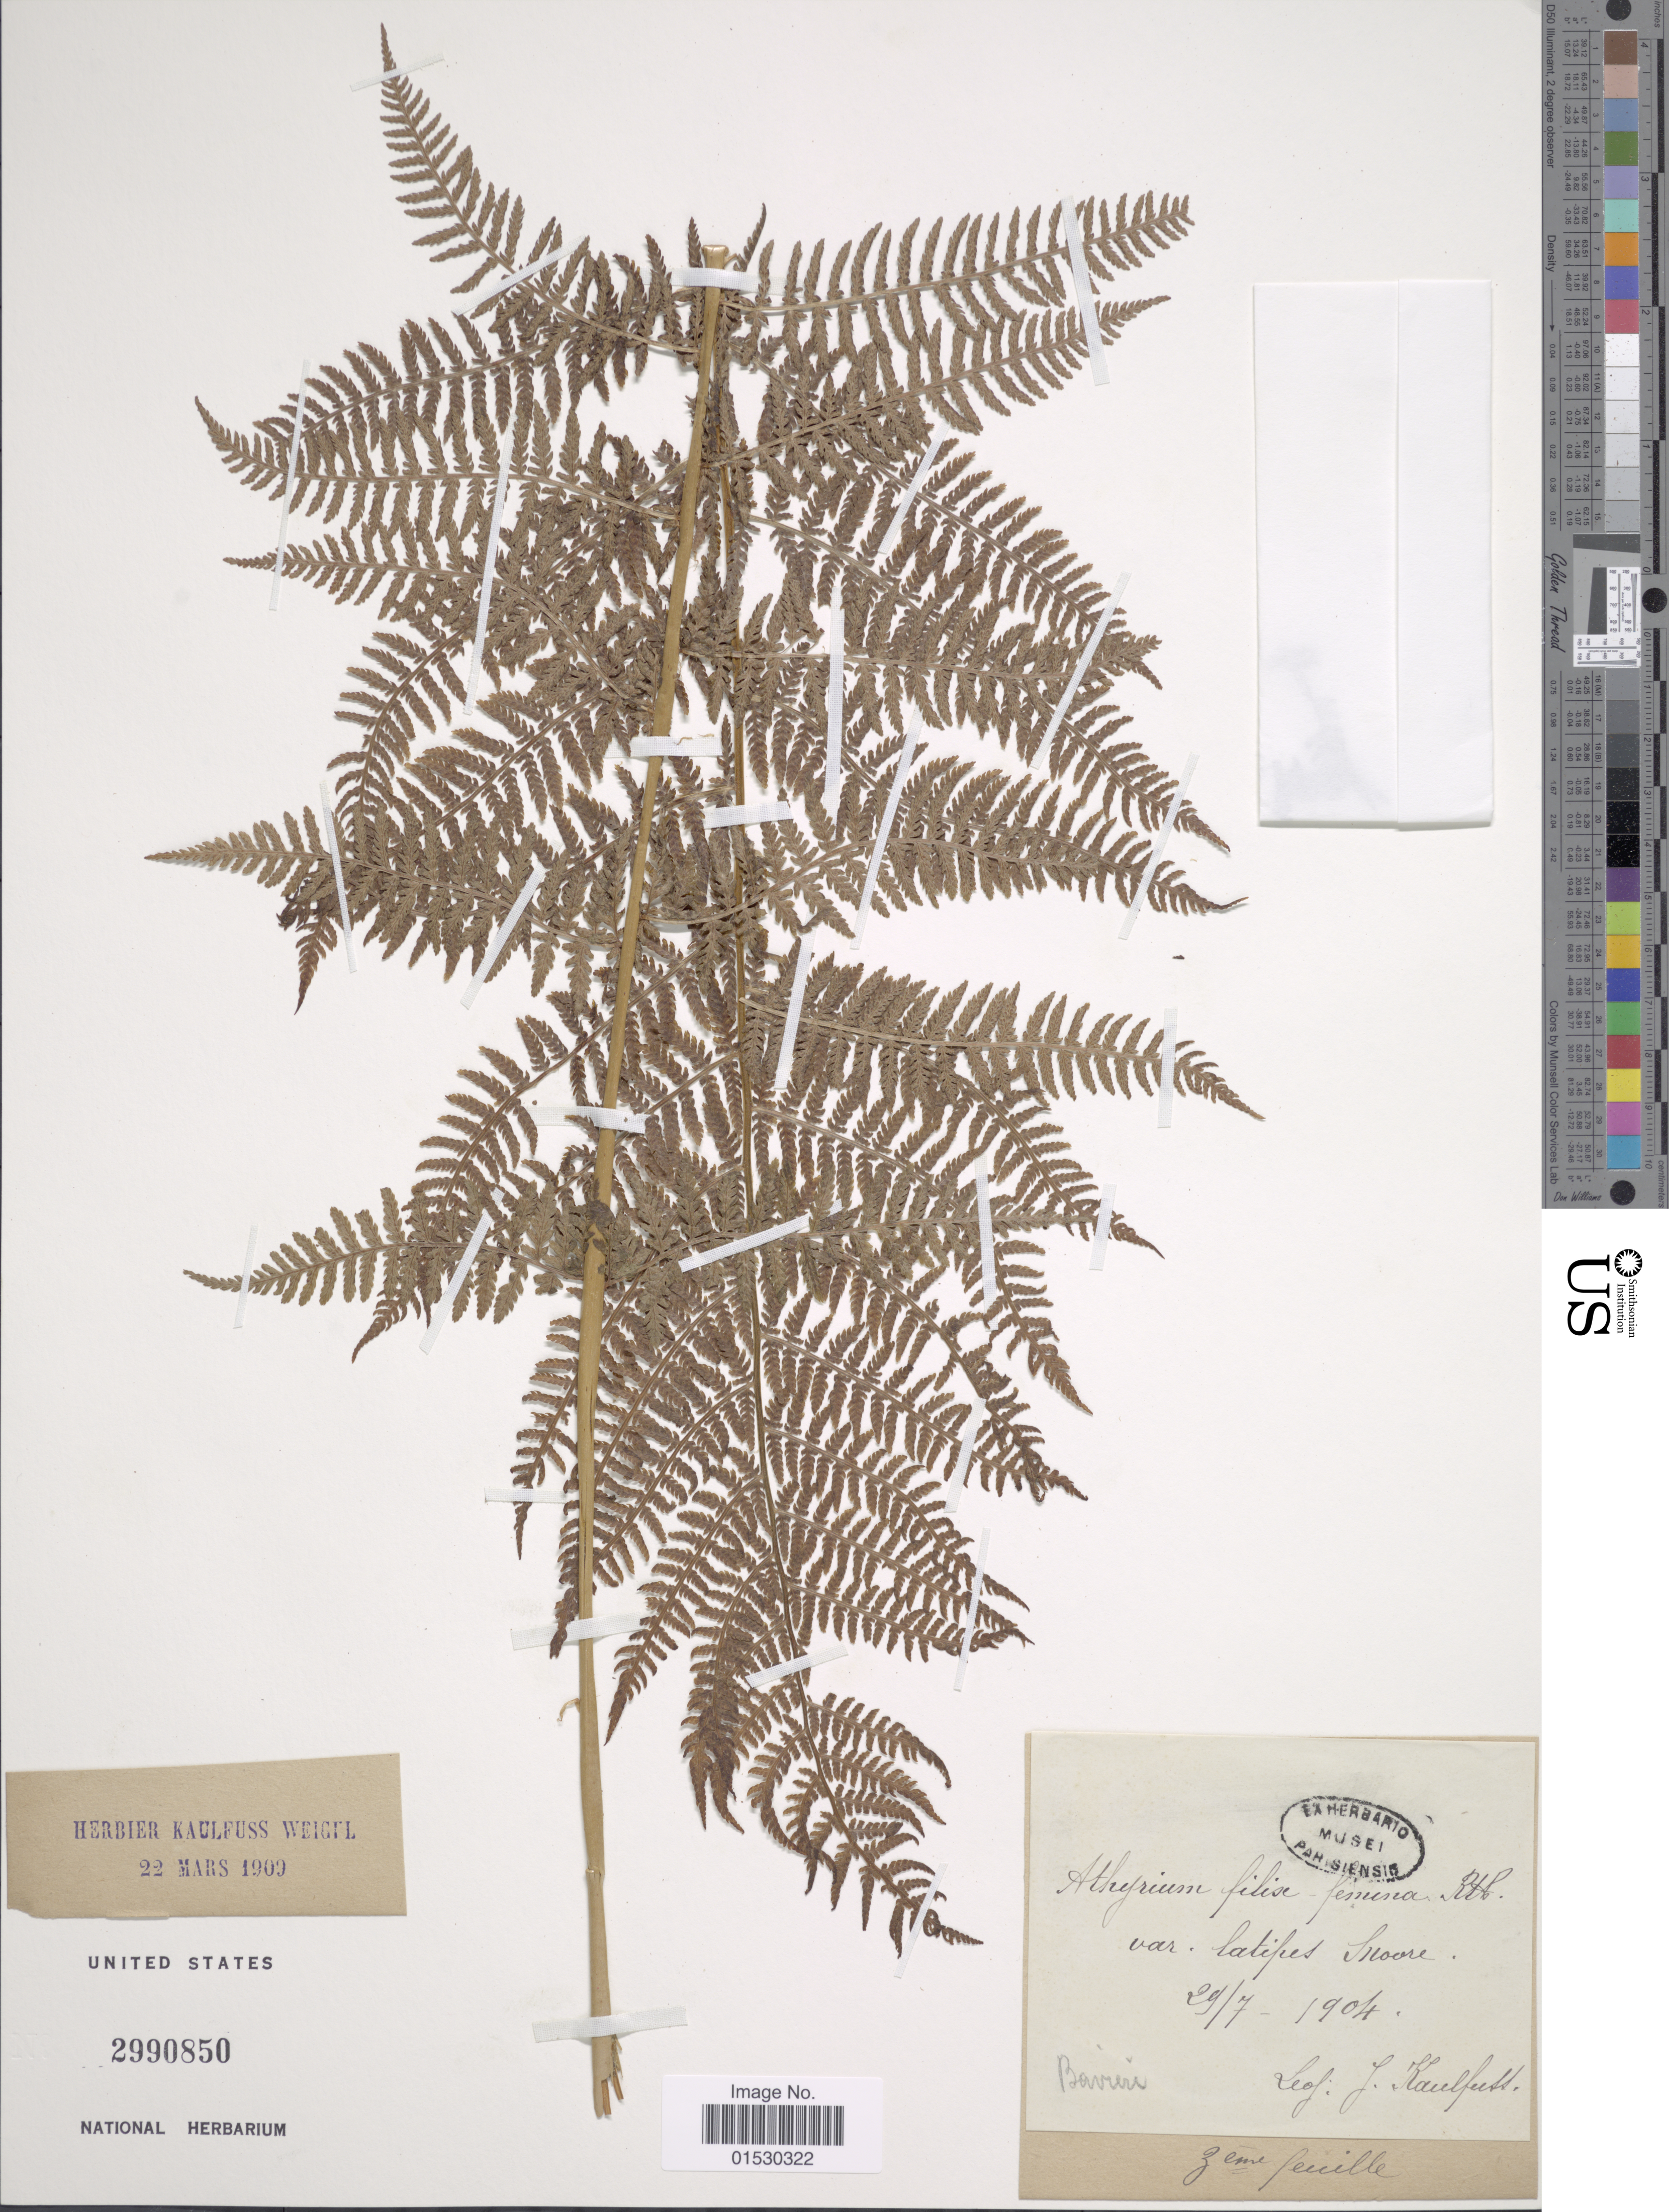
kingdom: Plantae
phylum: Tracheophyta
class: Polypodiopsida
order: Polypodiales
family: Athyriaceae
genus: Athyrium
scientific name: Athyrium filix-femina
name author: (L.) Roth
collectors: J. S. Kaulfuss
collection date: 1904-07-29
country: Germany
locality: Baviere [interpreted]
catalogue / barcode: US 2990850